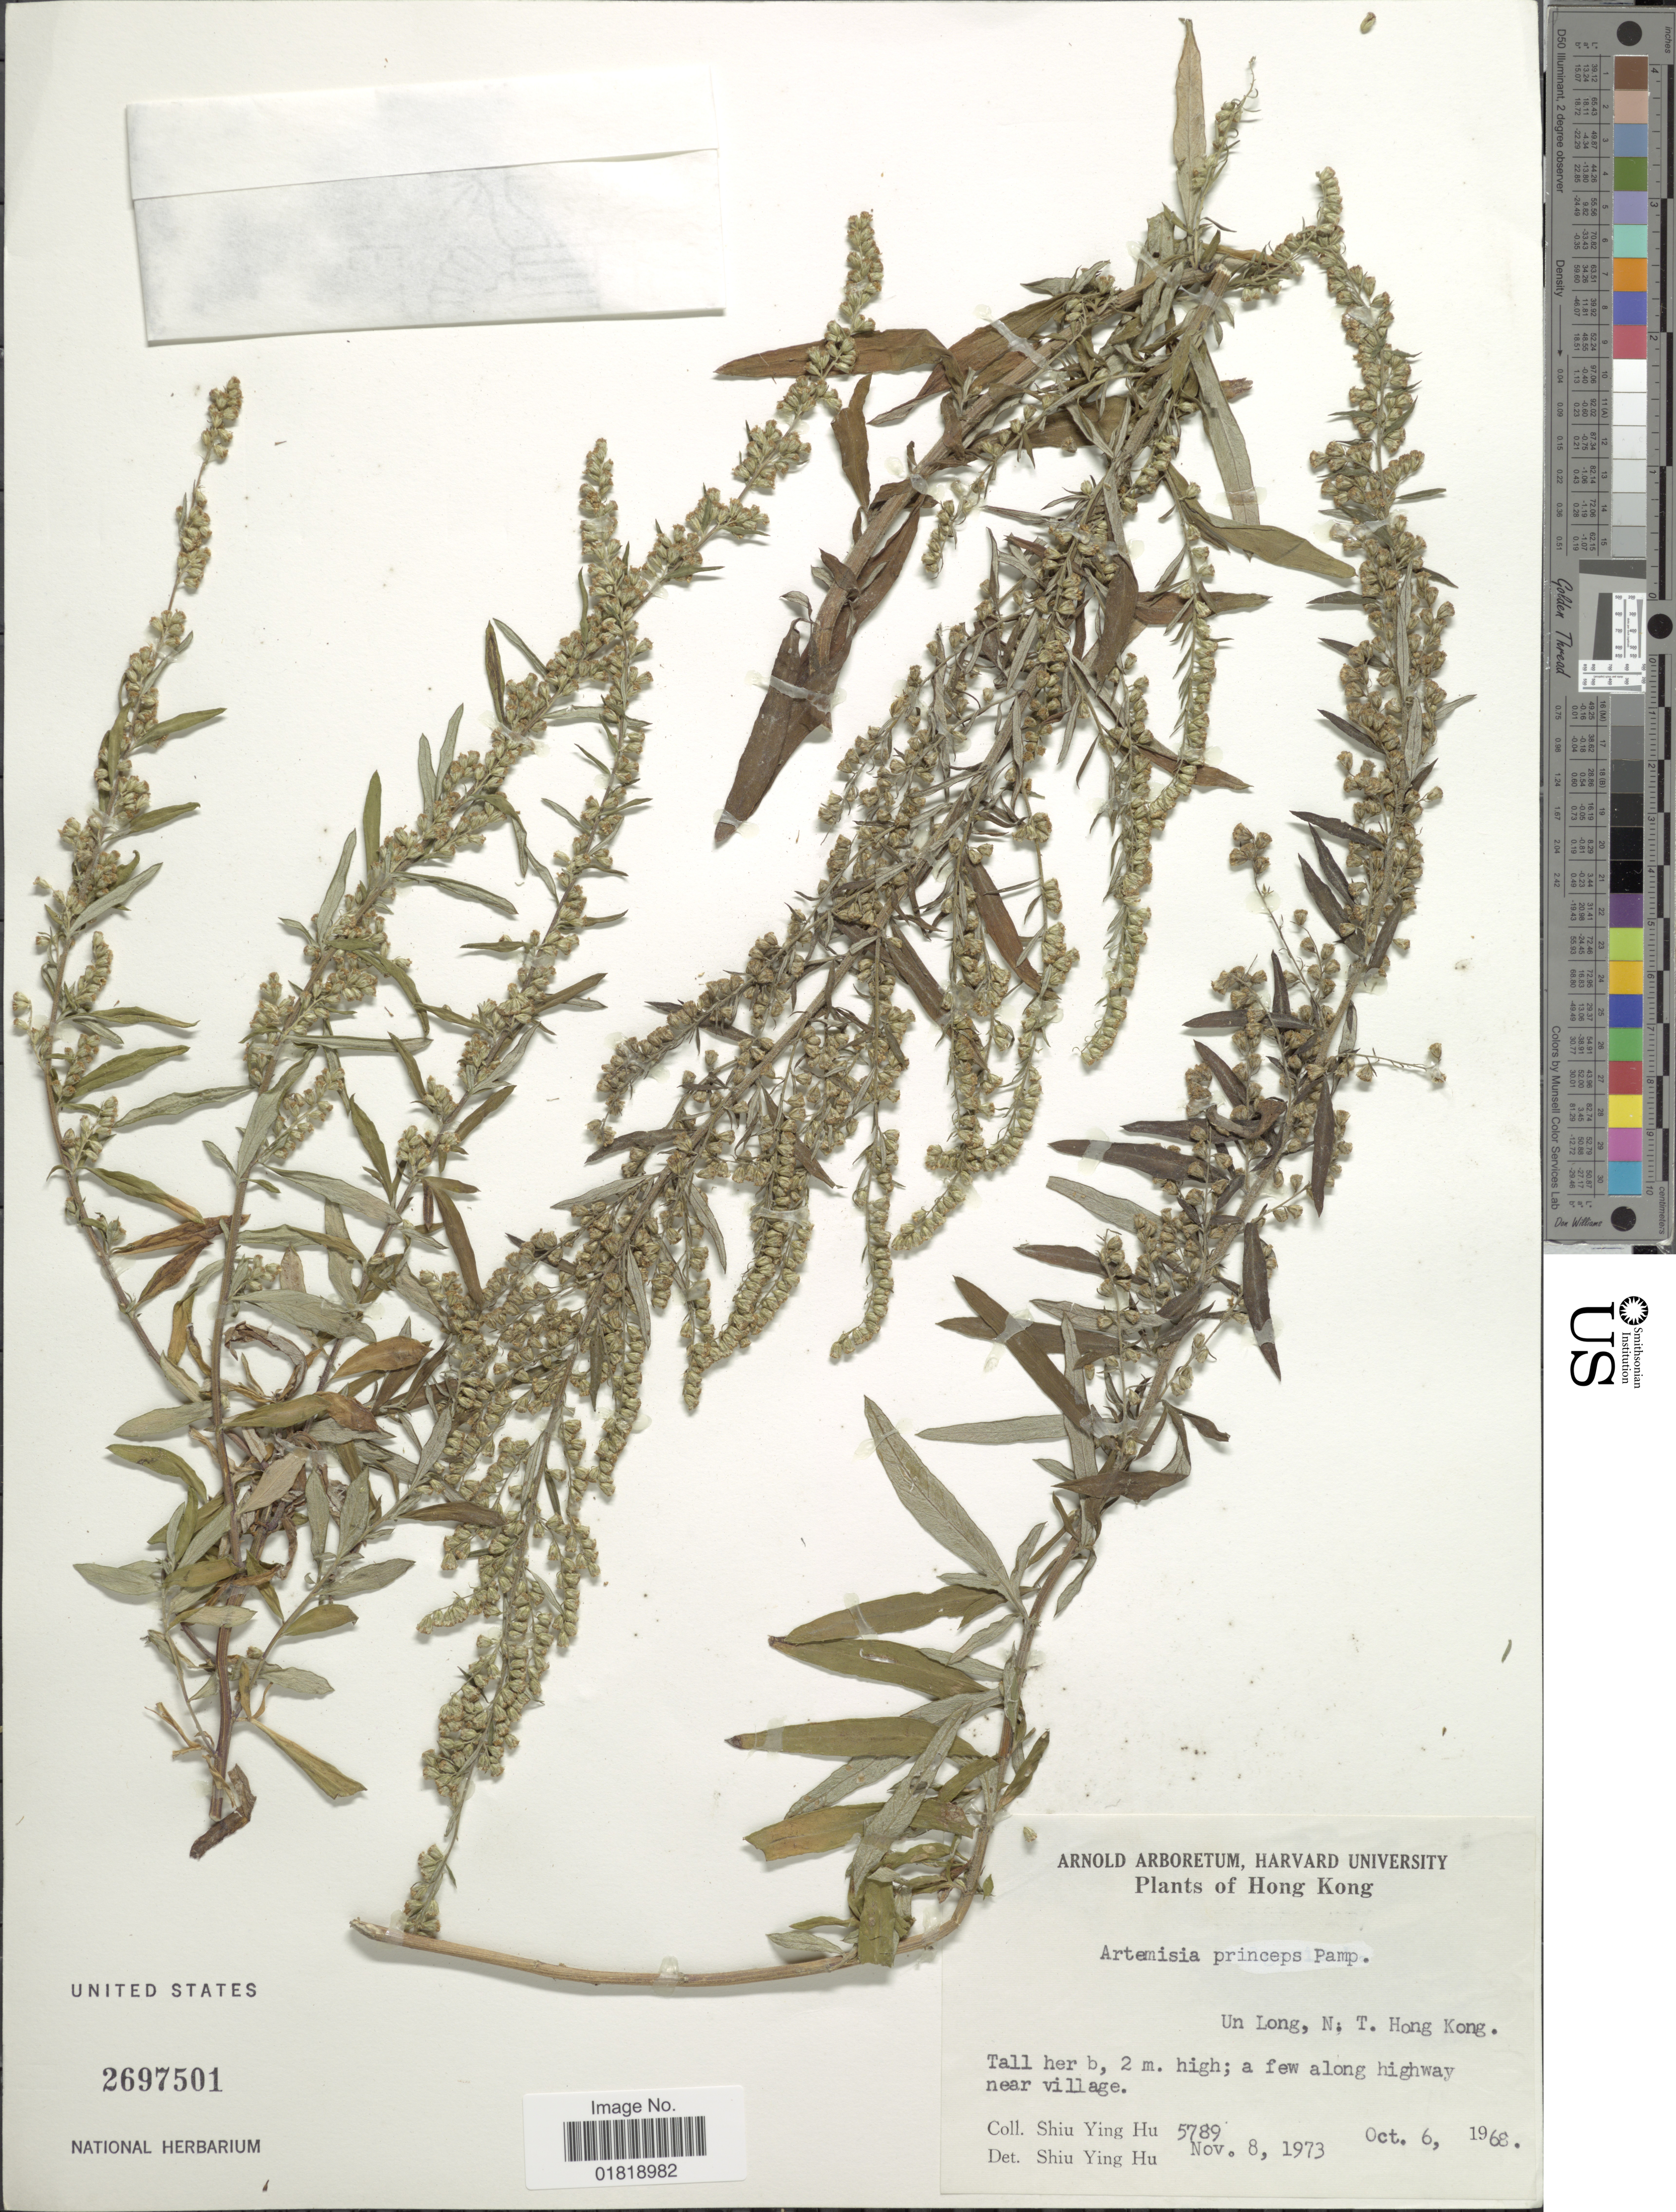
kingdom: Plantae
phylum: Tracheophyta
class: Magnoliopsida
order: Asterales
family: Asteraceae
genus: Artemisia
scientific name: Artemisia princeps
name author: Pamp.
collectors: S. Y. Hu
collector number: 5789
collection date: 1973-11-08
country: China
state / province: Hong Kong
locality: Un Long, B. T. Hong Kong, a few along highway near village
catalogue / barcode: US 2697501